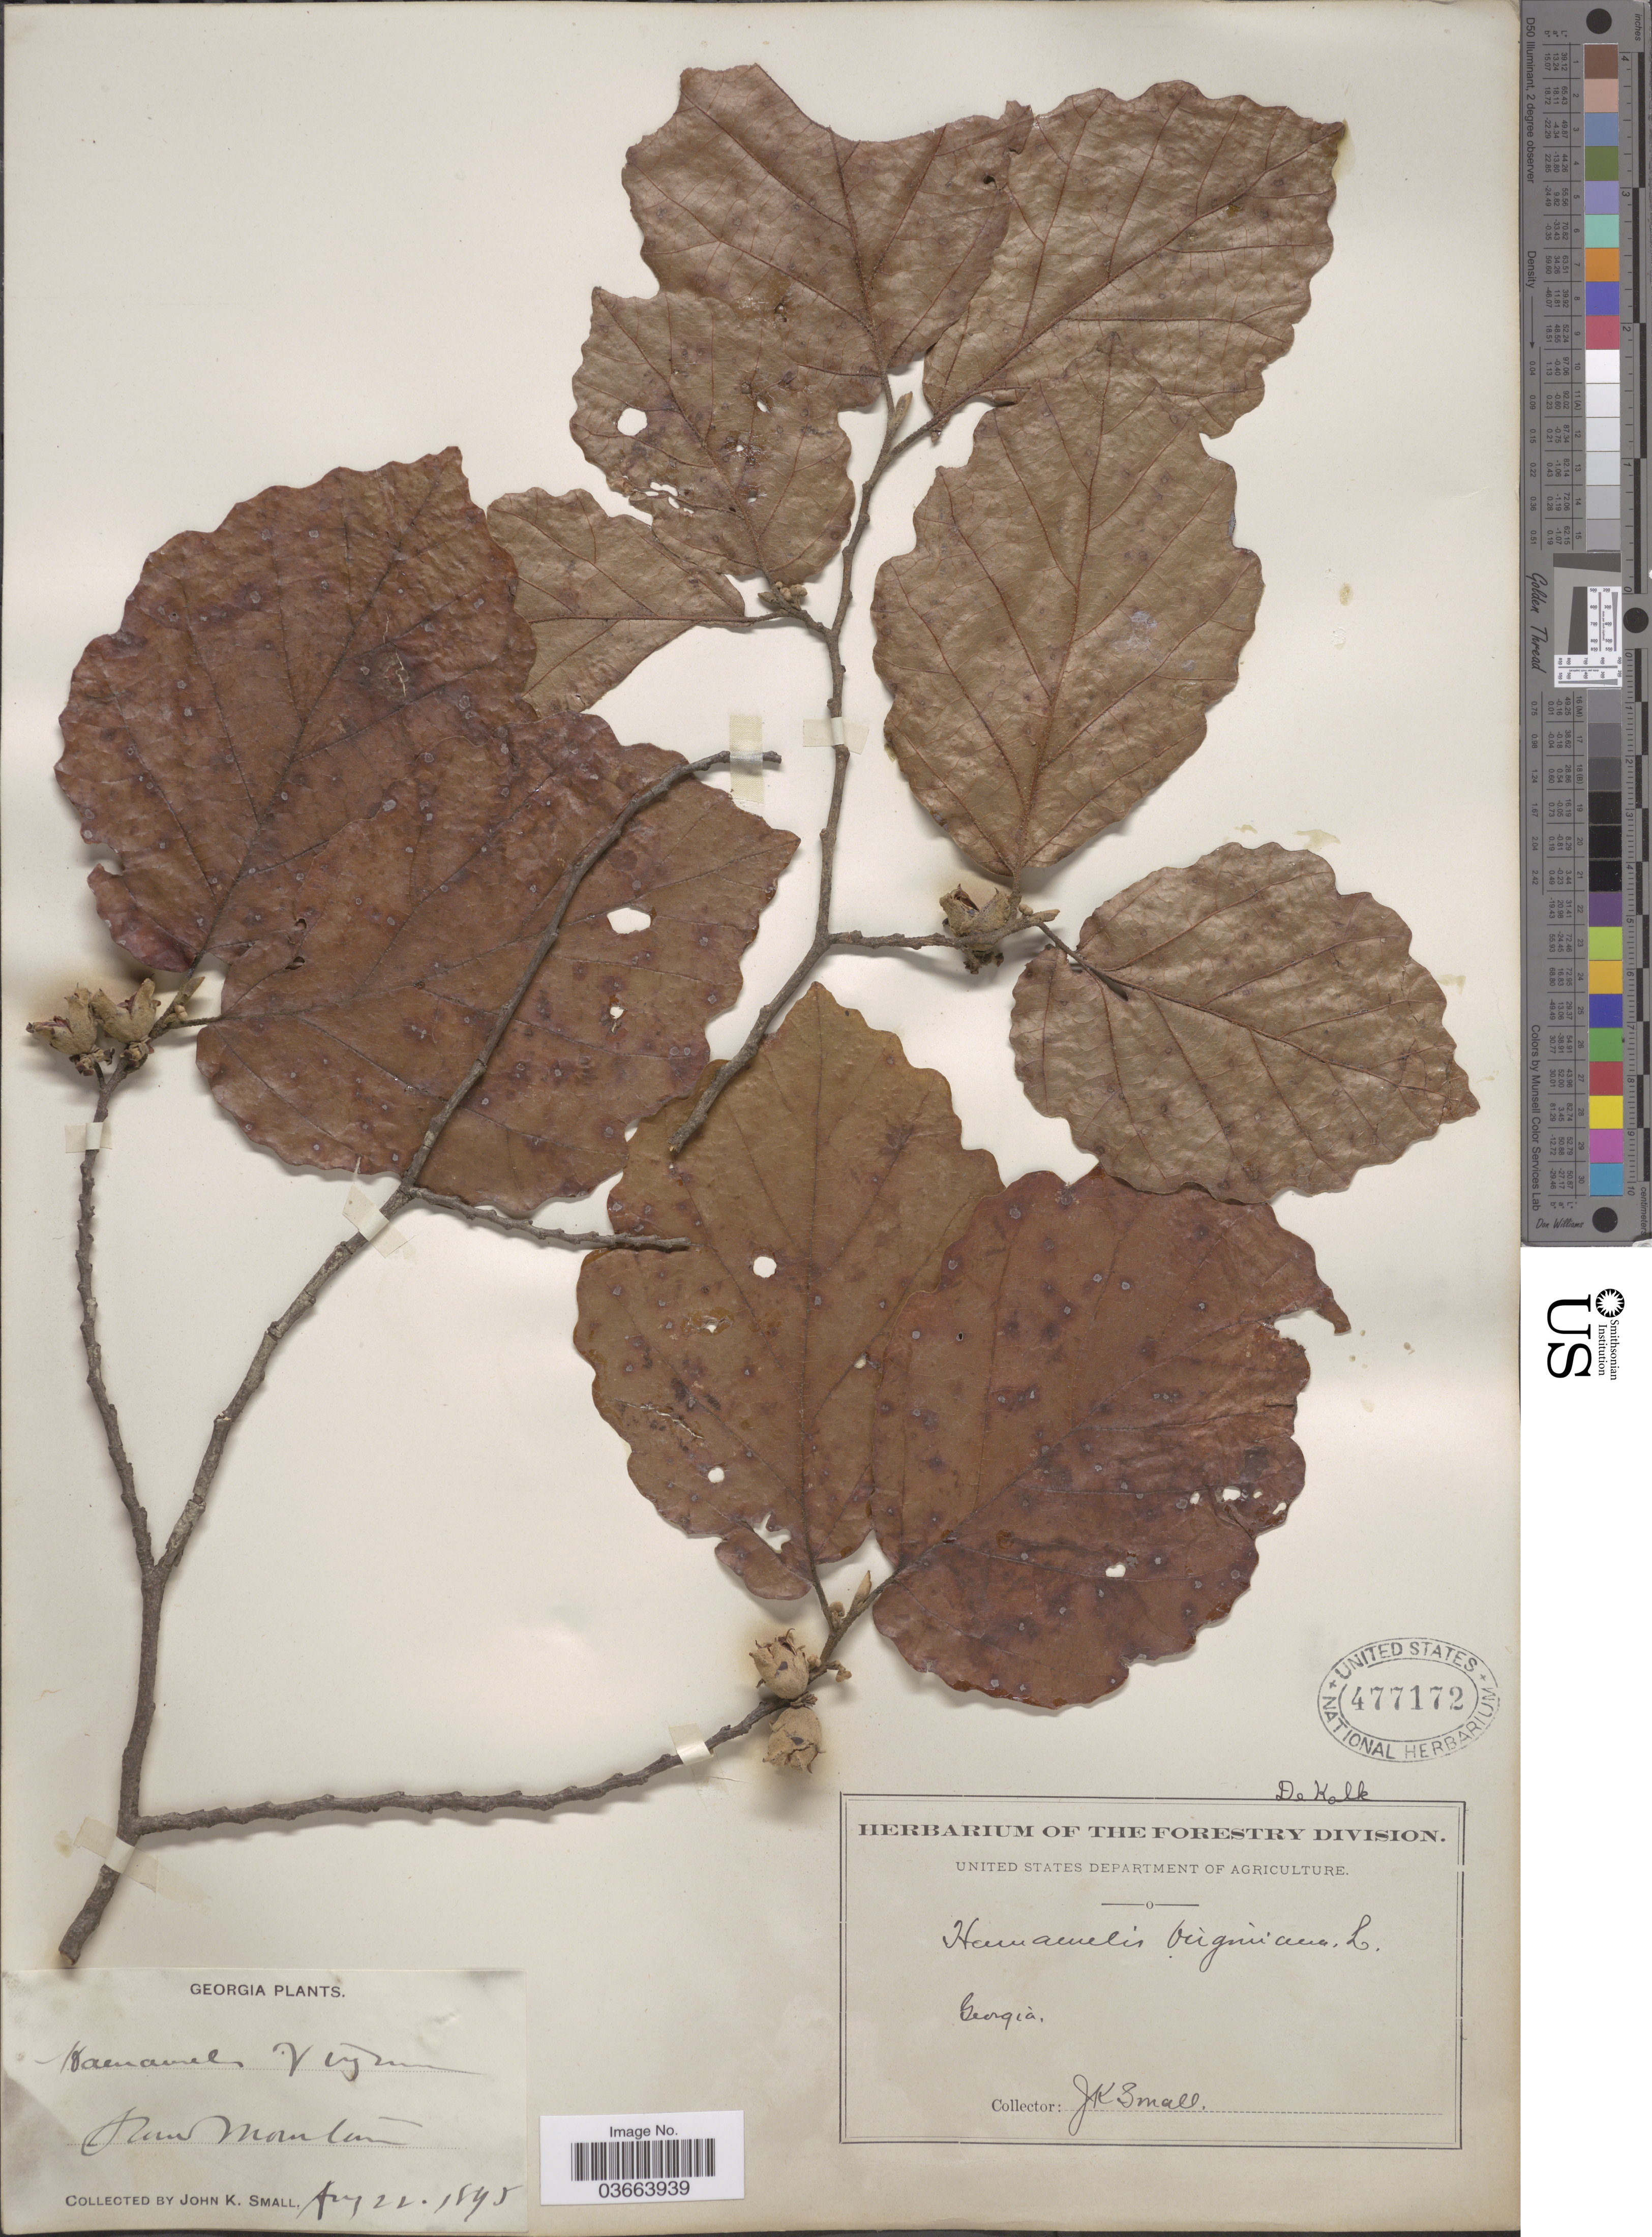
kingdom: Plantae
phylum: Tracheophyta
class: Magnoliopsida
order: Saxifragales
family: Hamamelidaceae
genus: Hamamelis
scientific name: Hamamelis virginiana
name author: L.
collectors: J. K. Small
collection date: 1895-08-22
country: United States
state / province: Georgia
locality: New Morton.* De Kalk.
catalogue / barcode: US 477172